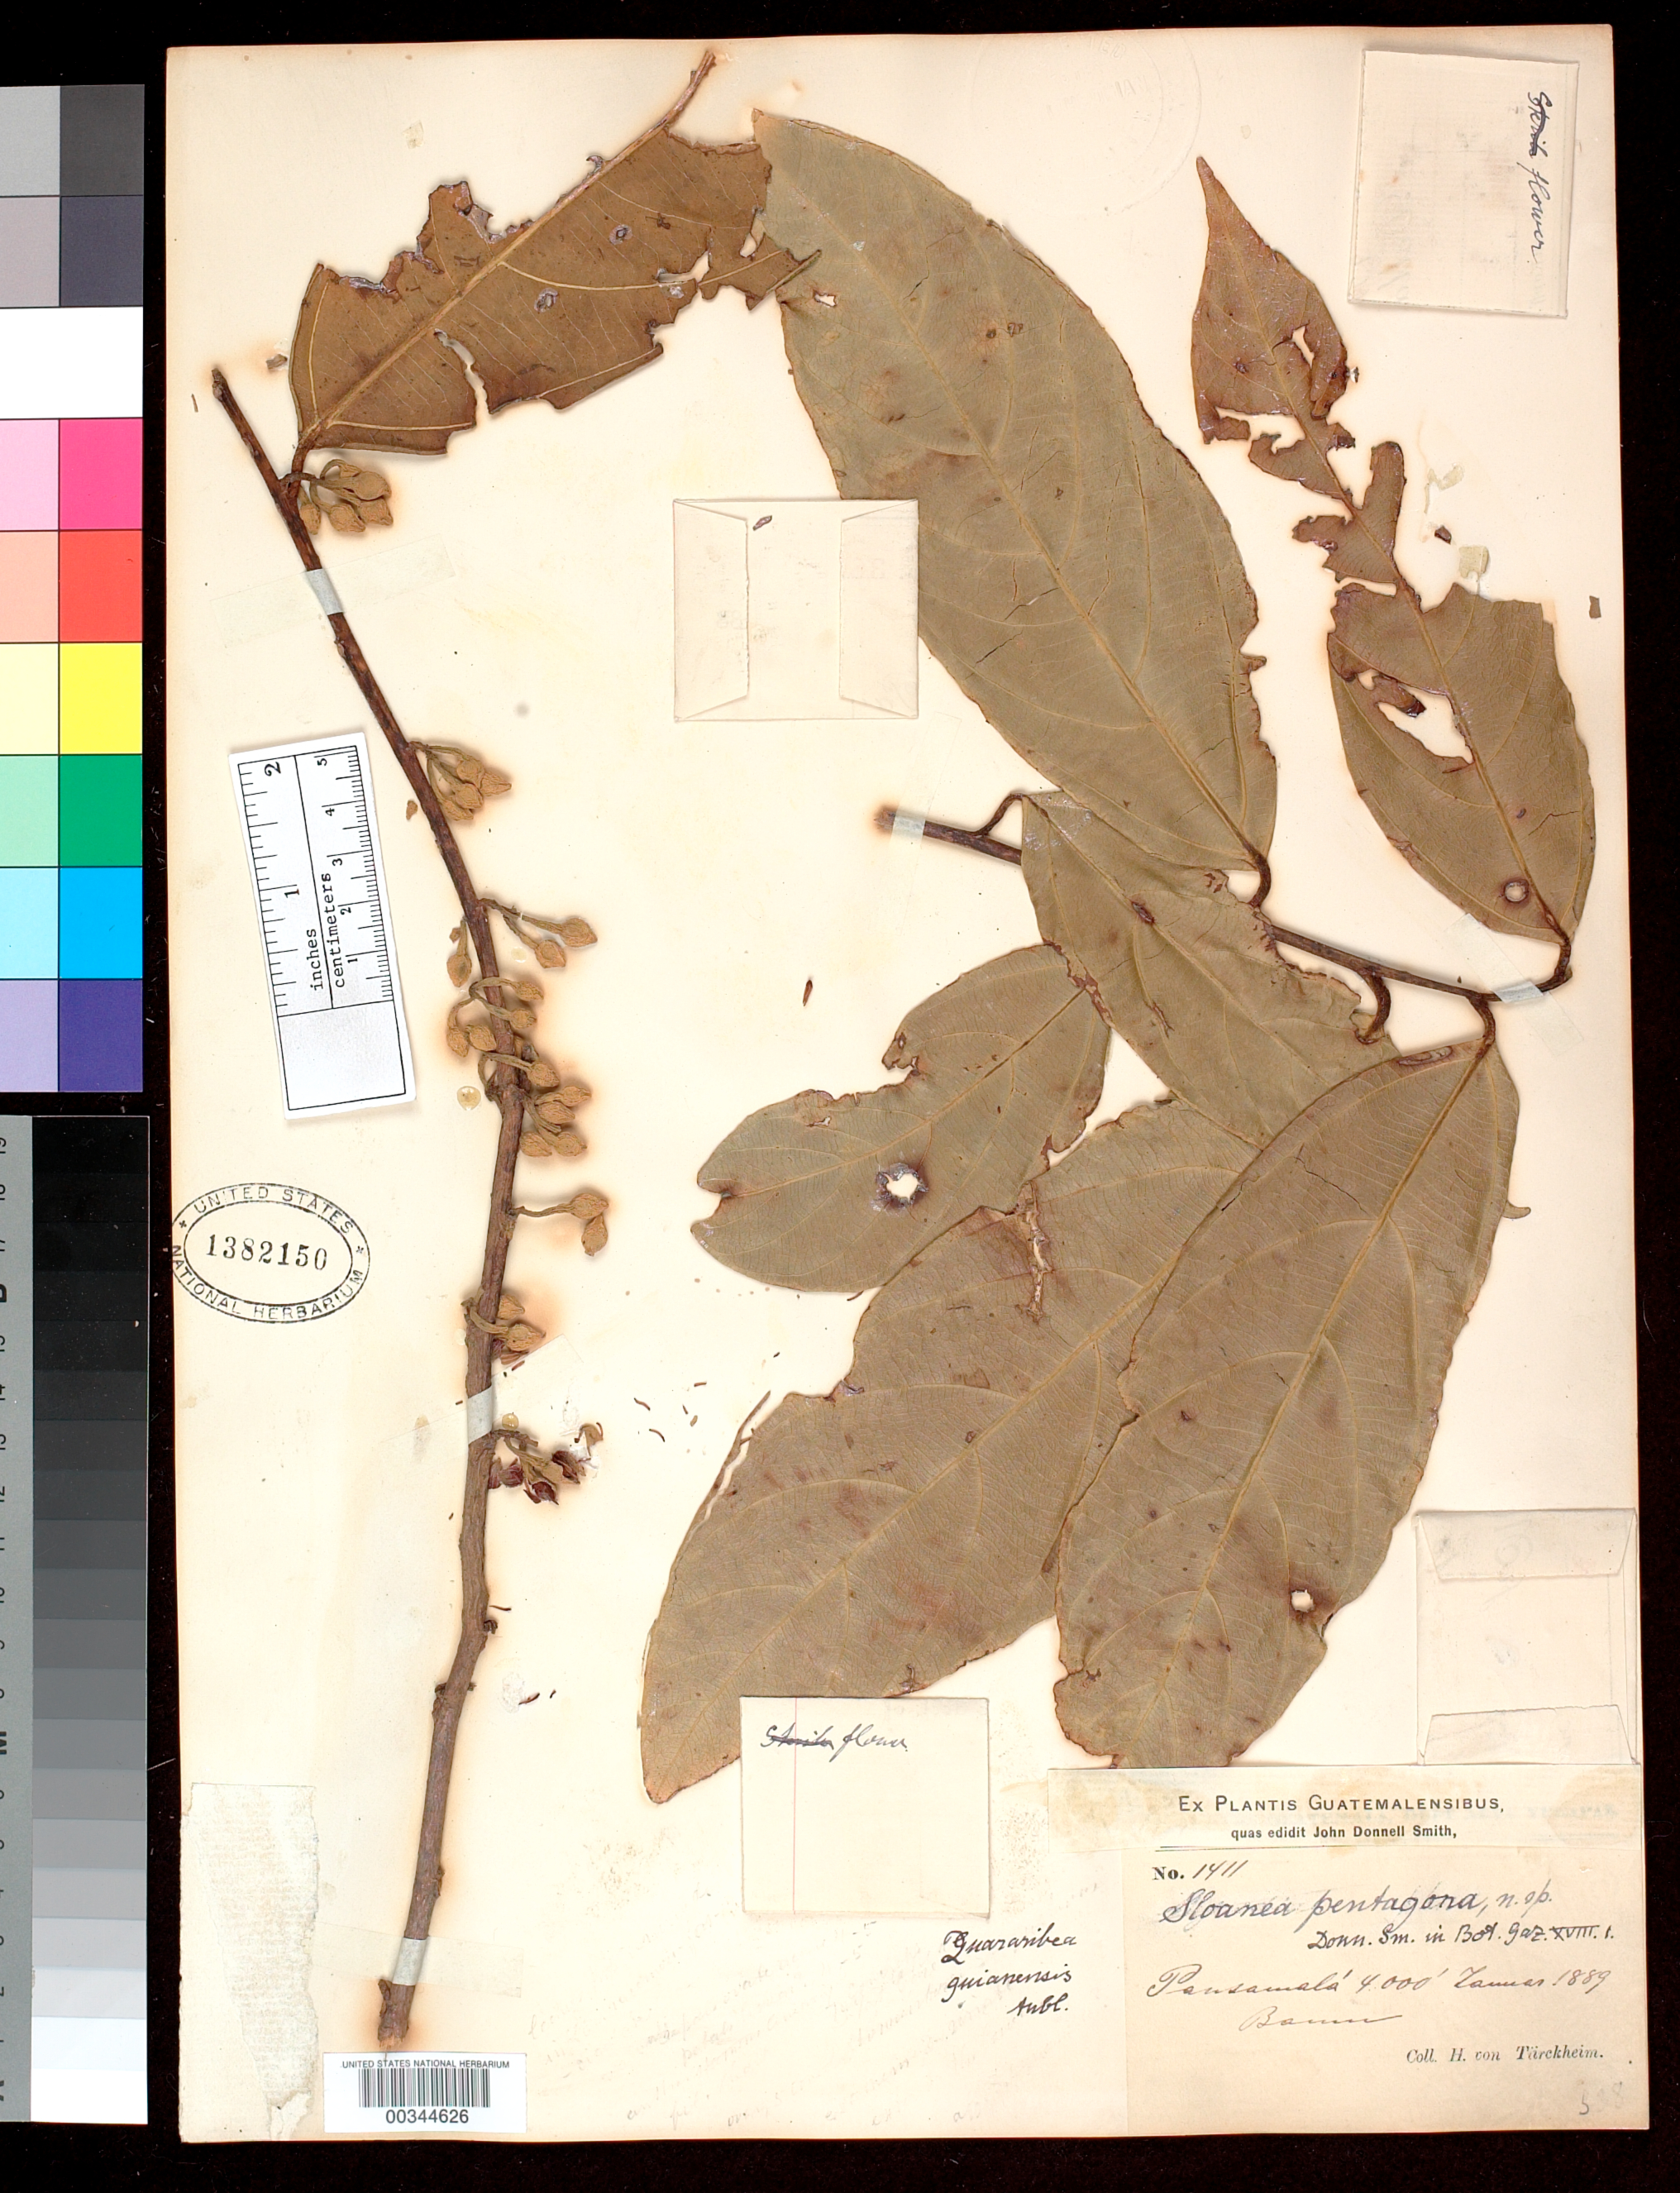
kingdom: Plantae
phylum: Tracheophyta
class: Magnoliopsida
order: Oxalidales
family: Elaeocarpaceae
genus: Sloanea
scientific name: Sloanea pentagona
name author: Donn. Sm.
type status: Type Collection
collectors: H. von Türckheim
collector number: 1411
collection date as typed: Jan 1889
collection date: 1889-01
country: Guatemala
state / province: Alta Verapaz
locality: Pansamalá.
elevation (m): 1219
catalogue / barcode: US 1382150